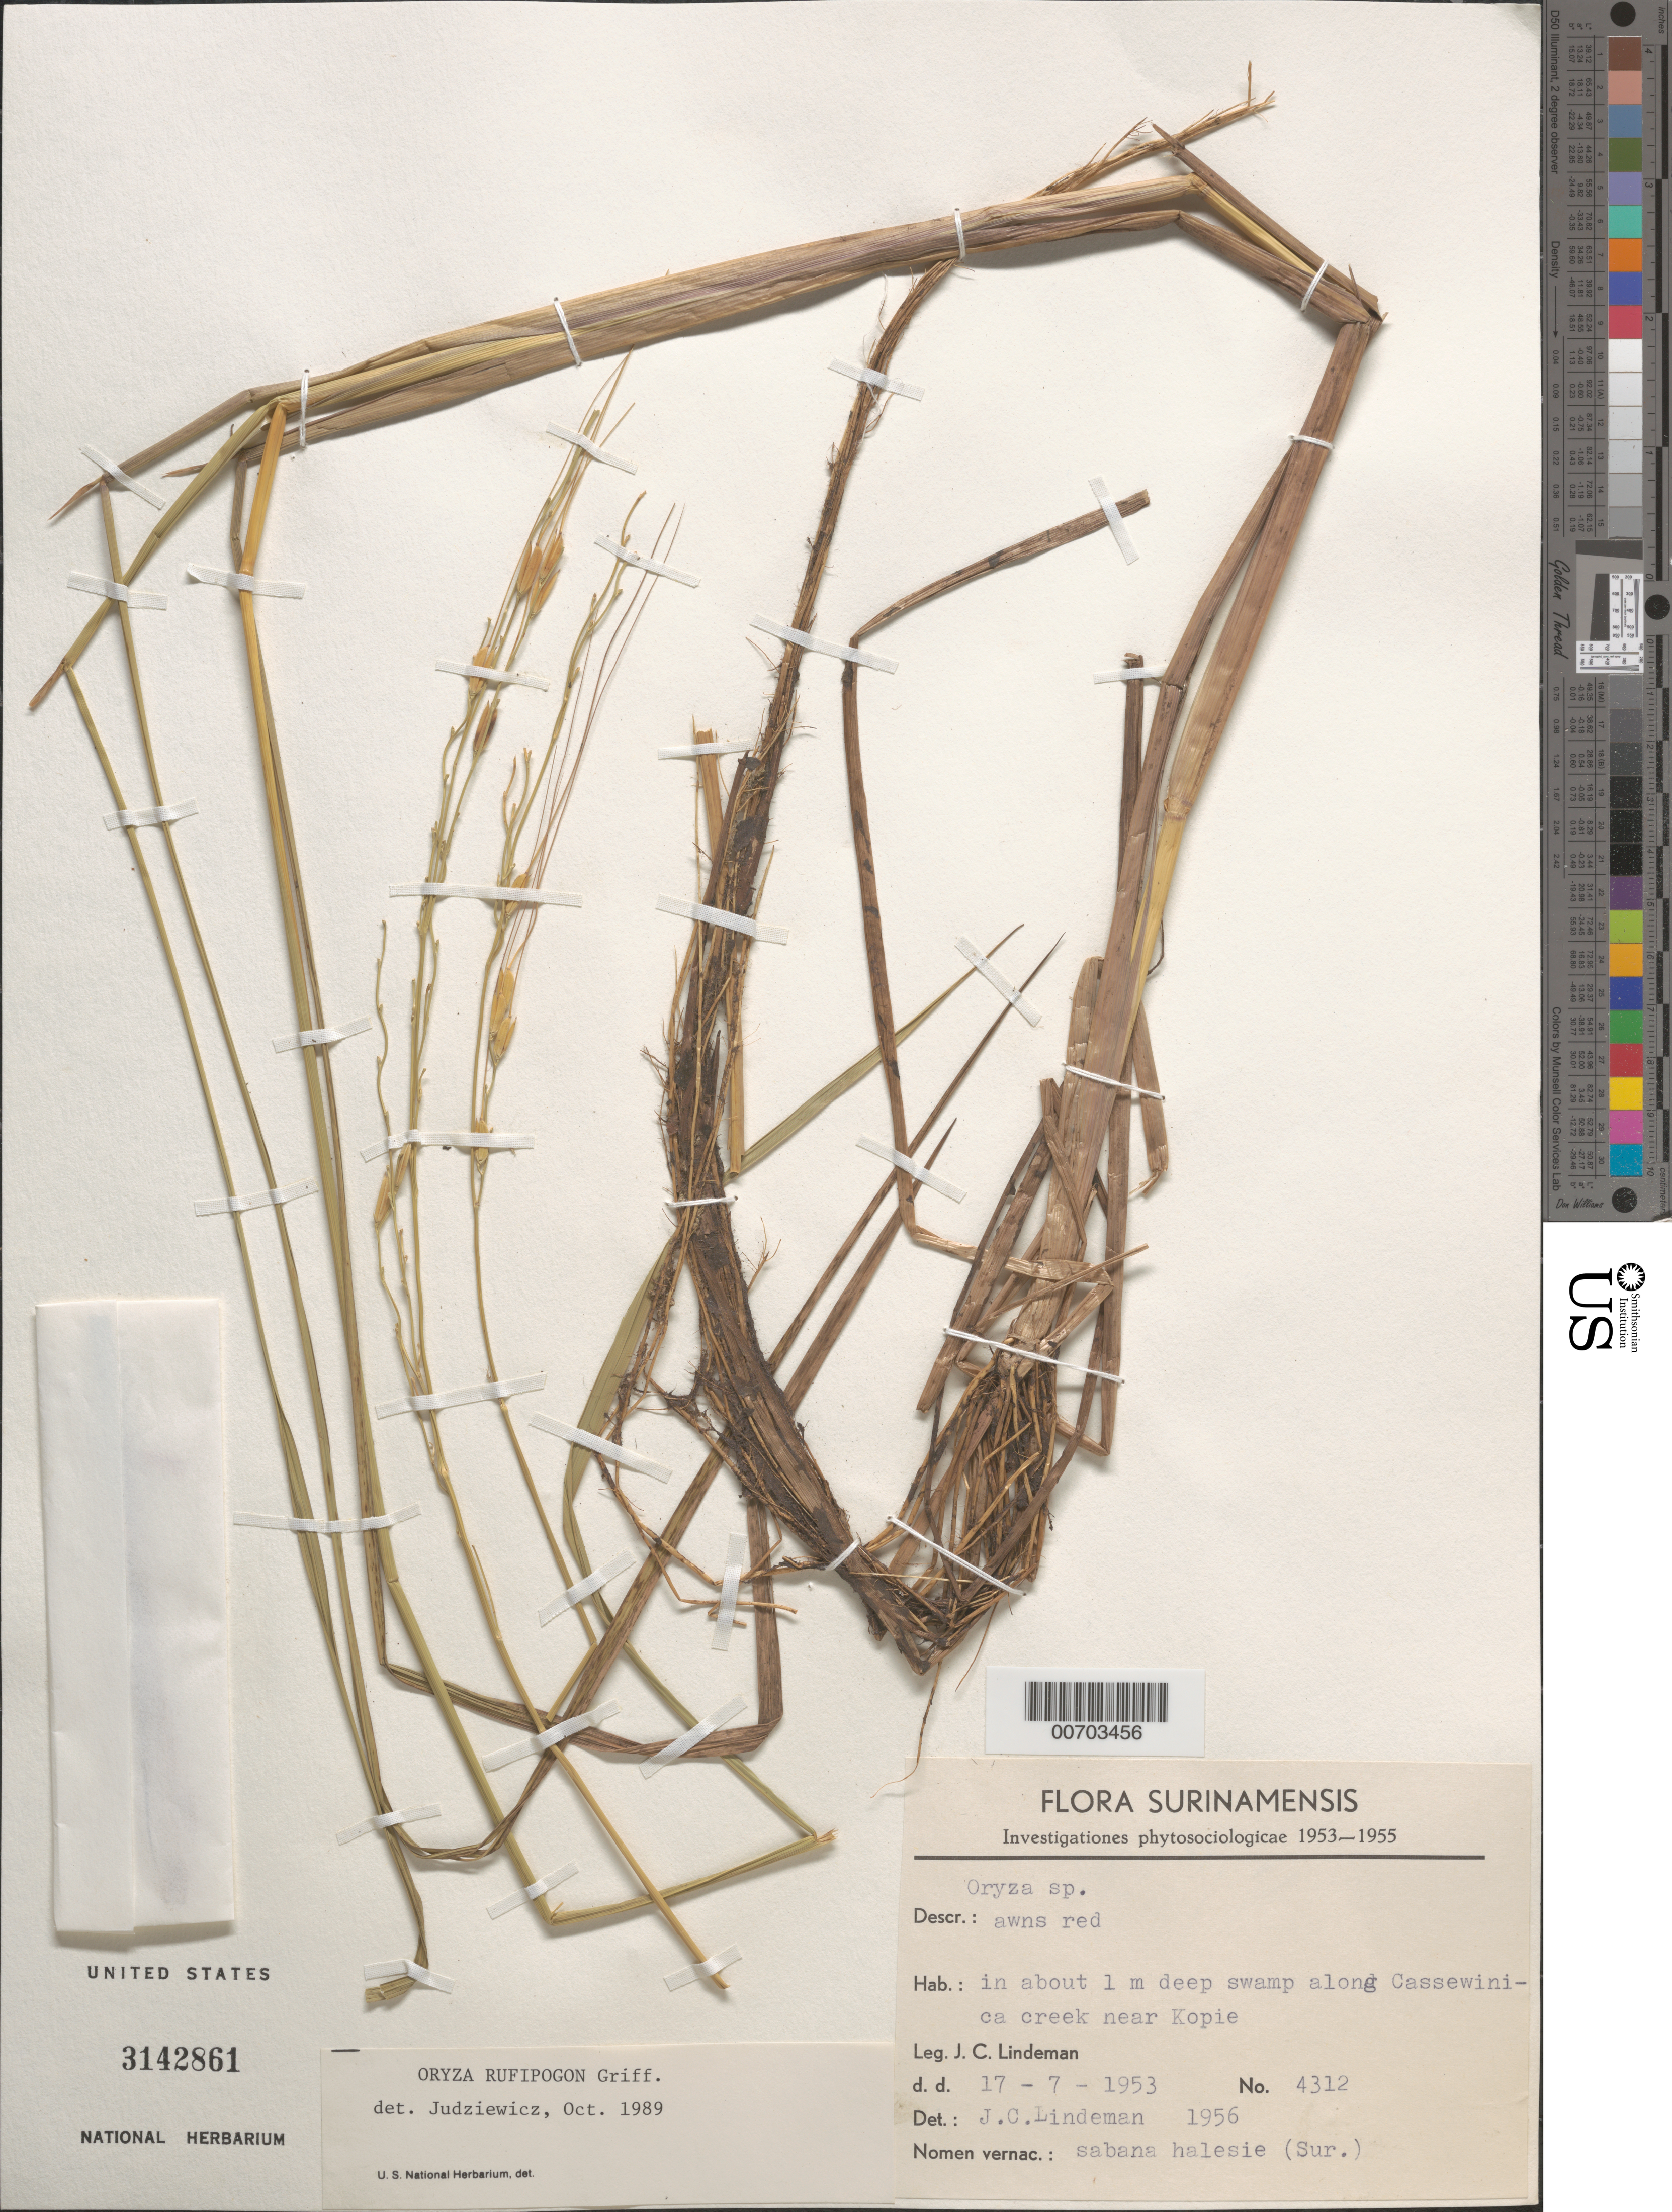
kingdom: Plantae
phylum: Tracheophyta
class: Liliopsida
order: Poales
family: Poaceae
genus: Oryza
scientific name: Oryza rufipogon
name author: Griffith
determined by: Judziewicz, E. J.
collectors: J. C. Lindeman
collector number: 4312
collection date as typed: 17-Jul-53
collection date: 1953-07-17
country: Suriname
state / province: Commewijne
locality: Kassewinica Creek near Kopie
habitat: Swamp, 1 m deep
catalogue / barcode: US 3142861